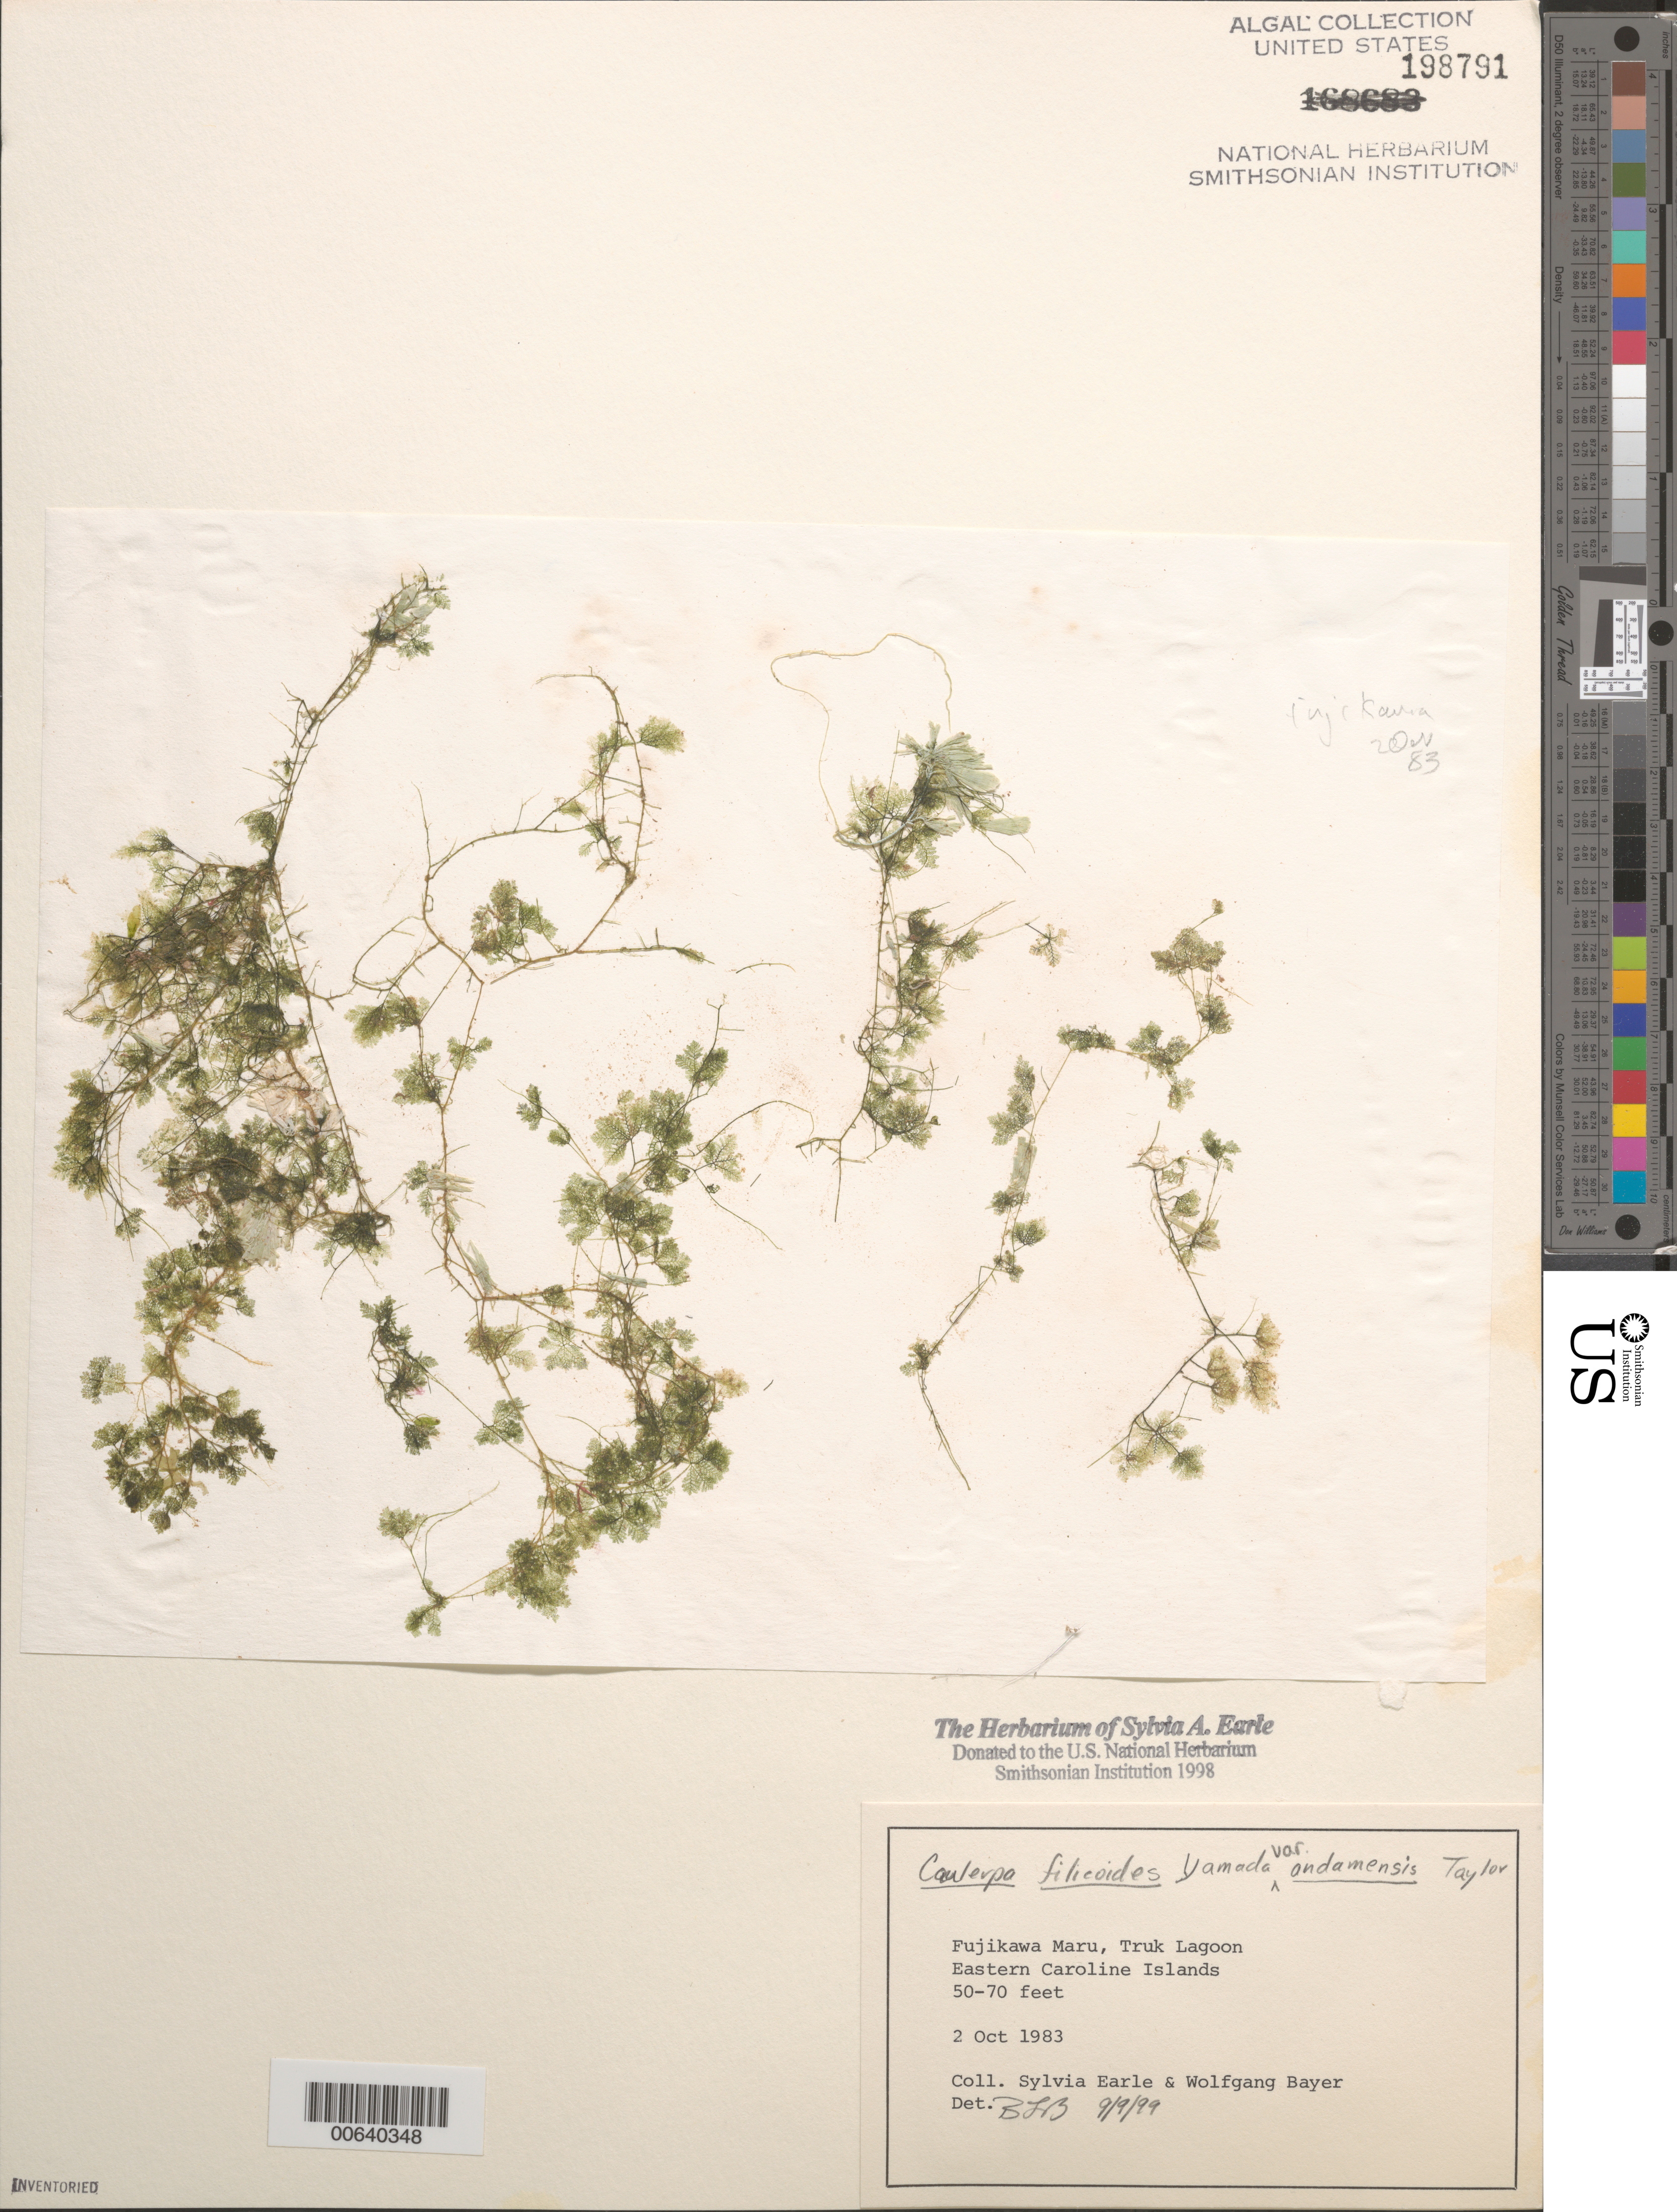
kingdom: Plantae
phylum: Chlorophyta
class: Ulvophyceae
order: Bryopsidales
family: Caulerpaceae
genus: Caulerpa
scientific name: Caulerpa filicoides var. andamanensis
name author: W.R. Taylor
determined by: Brooks, B. L., (BOT), Smithsonian Institution - National Museum of Natural History (UNITED STATES)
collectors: S. A. Earle & W. Bayer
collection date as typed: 02 Oct 1983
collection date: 1983-10-02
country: Micronesia, Federated States of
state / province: Truk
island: Truk (Chuuk) Is.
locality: Fujikawa Maru, Chuuk Lagoon [Truk Lagoon]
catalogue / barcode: US 198791